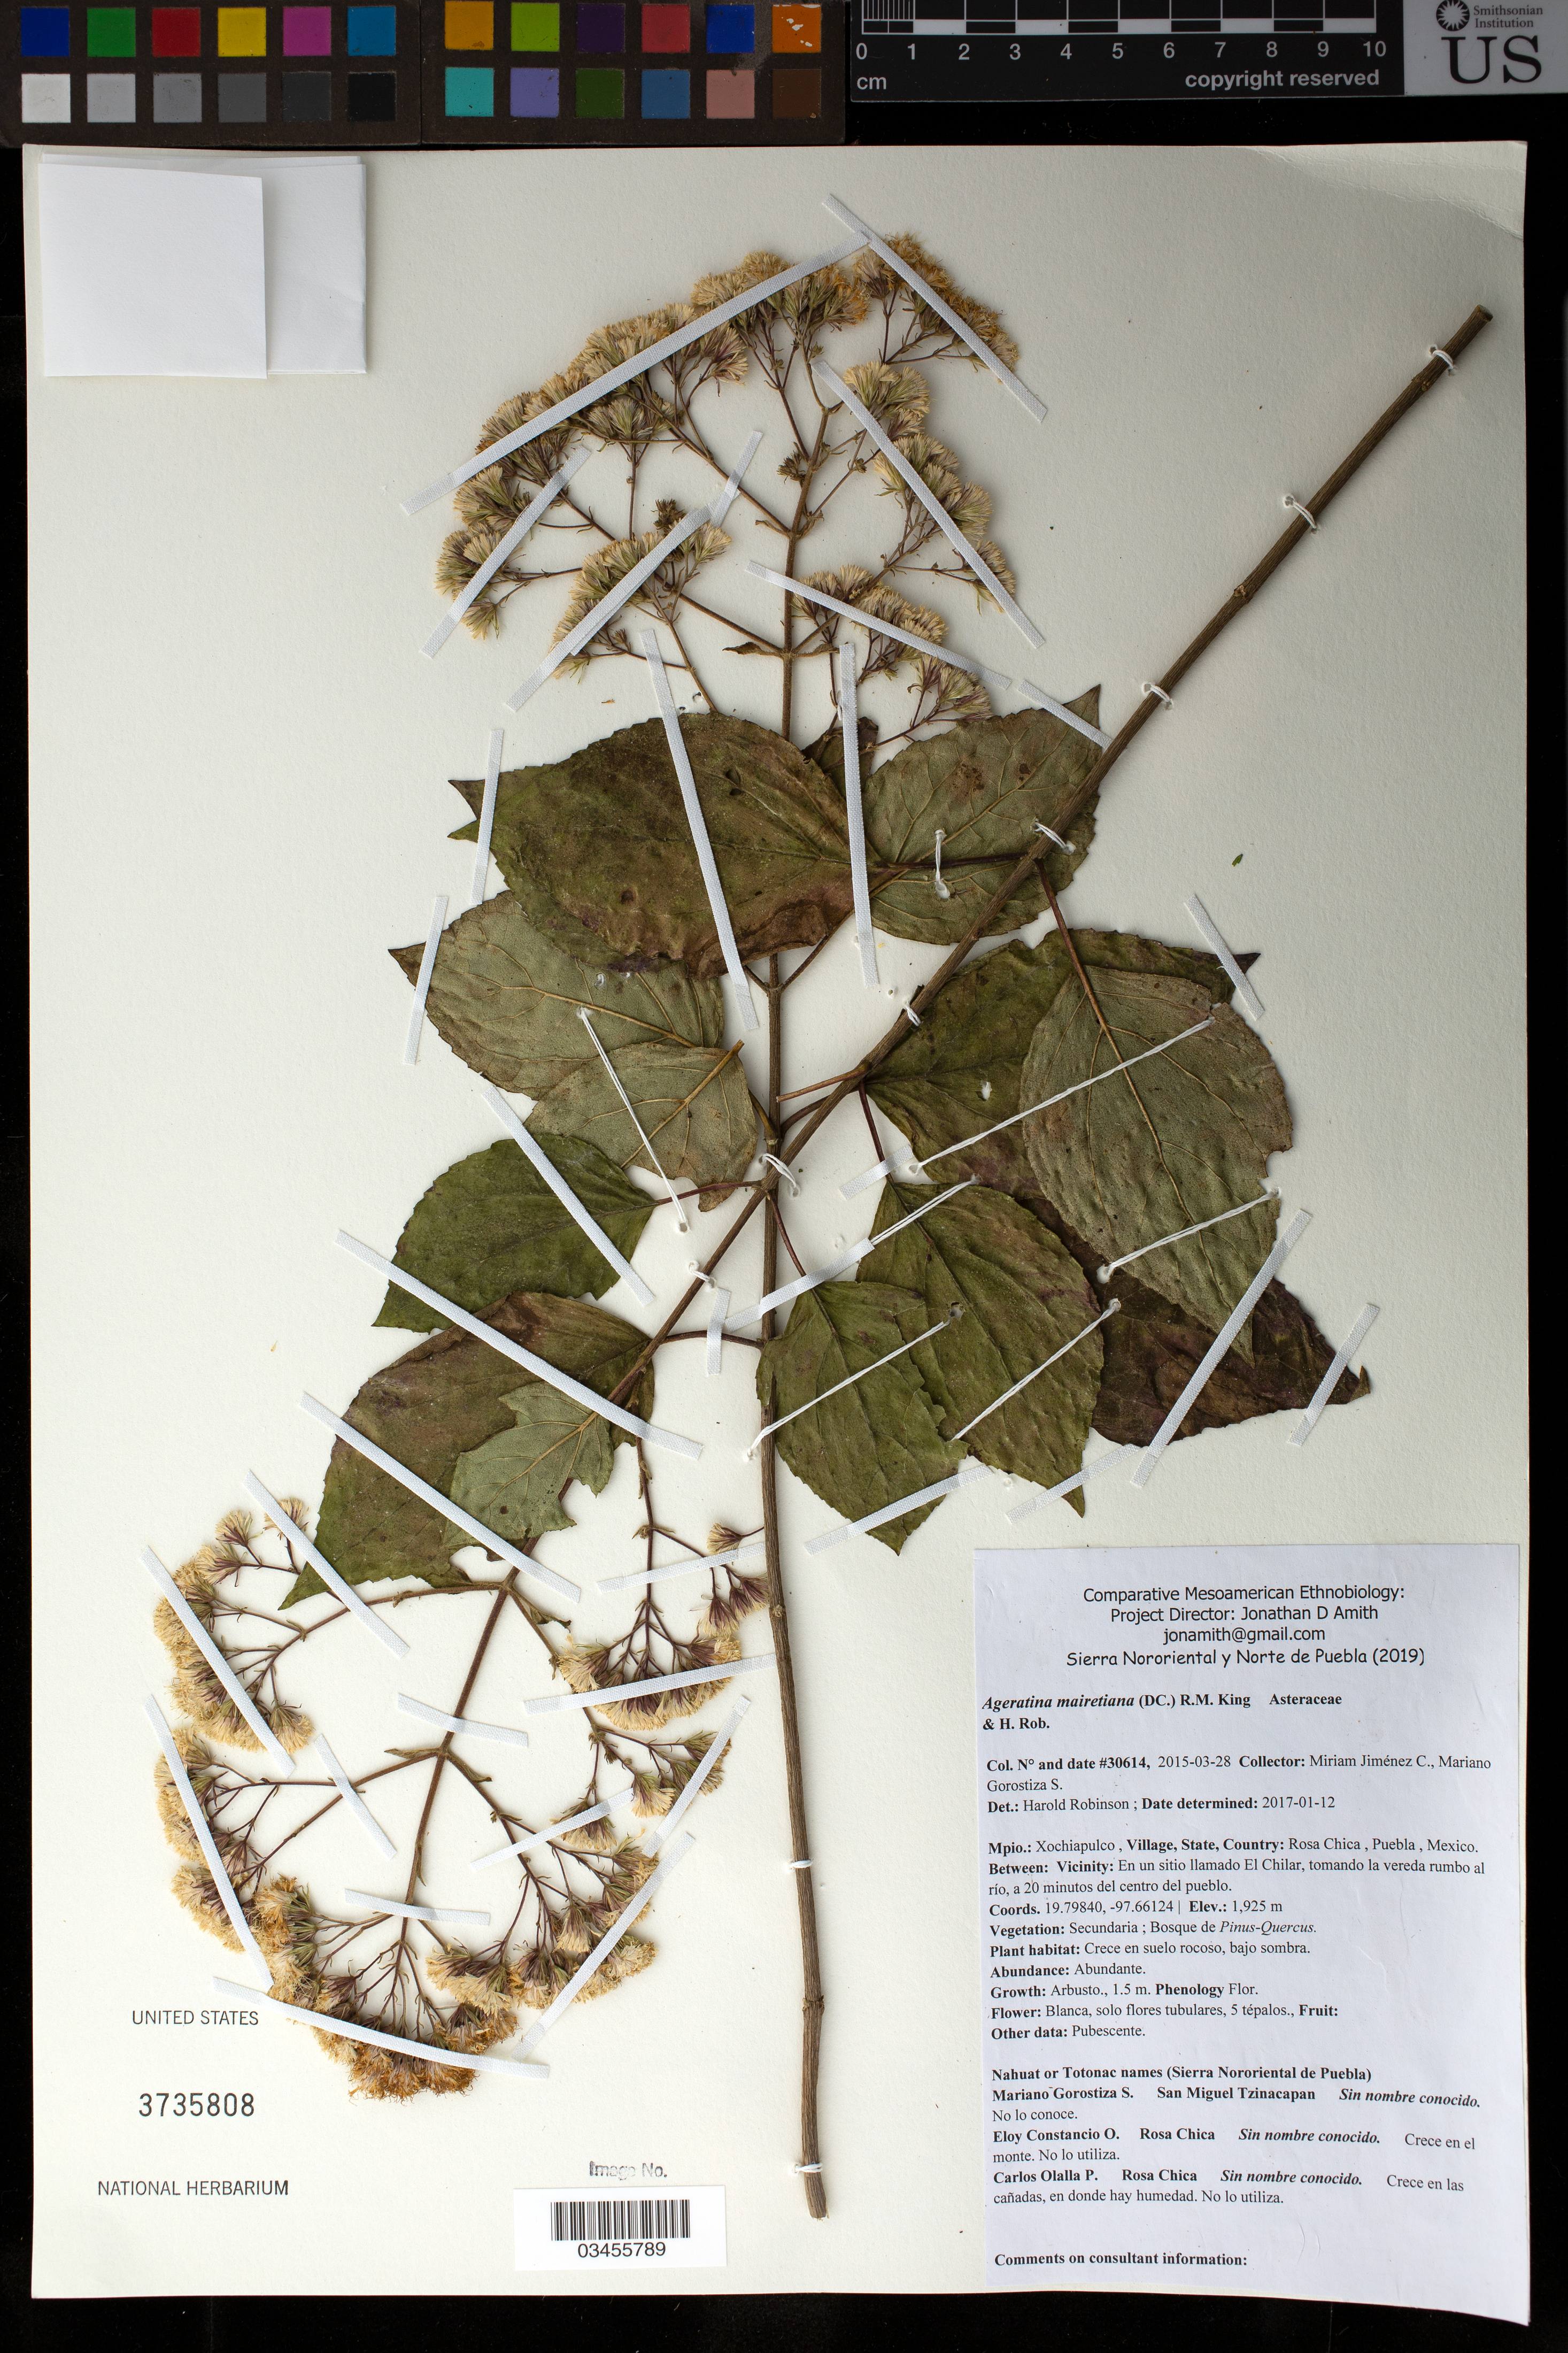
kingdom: Plantae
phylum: Tracheophyta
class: Magnoliopsida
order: Asterales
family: Asteraceae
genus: Ageratina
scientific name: Ageratina mairetiana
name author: (DC.) R.M. King & H. Rob.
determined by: Robinson, Harold E., (US)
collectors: M. Jiménez Chimil & M. Gorostiza S.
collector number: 30614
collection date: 2015-03-28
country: México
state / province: Puebla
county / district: Xochiapulco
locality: PUEBLO: Rosa Chica; LOCALIDAD EXACTA: En un sitio llamado El Chilar, tomando la vereda rumbo al río, a 20 minutos del centro del pueblo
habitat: Bosque de Pinus-Quercus | Crecce en suelo rocoso, bajo sombra.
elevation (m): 1925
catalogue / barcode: US 3735808